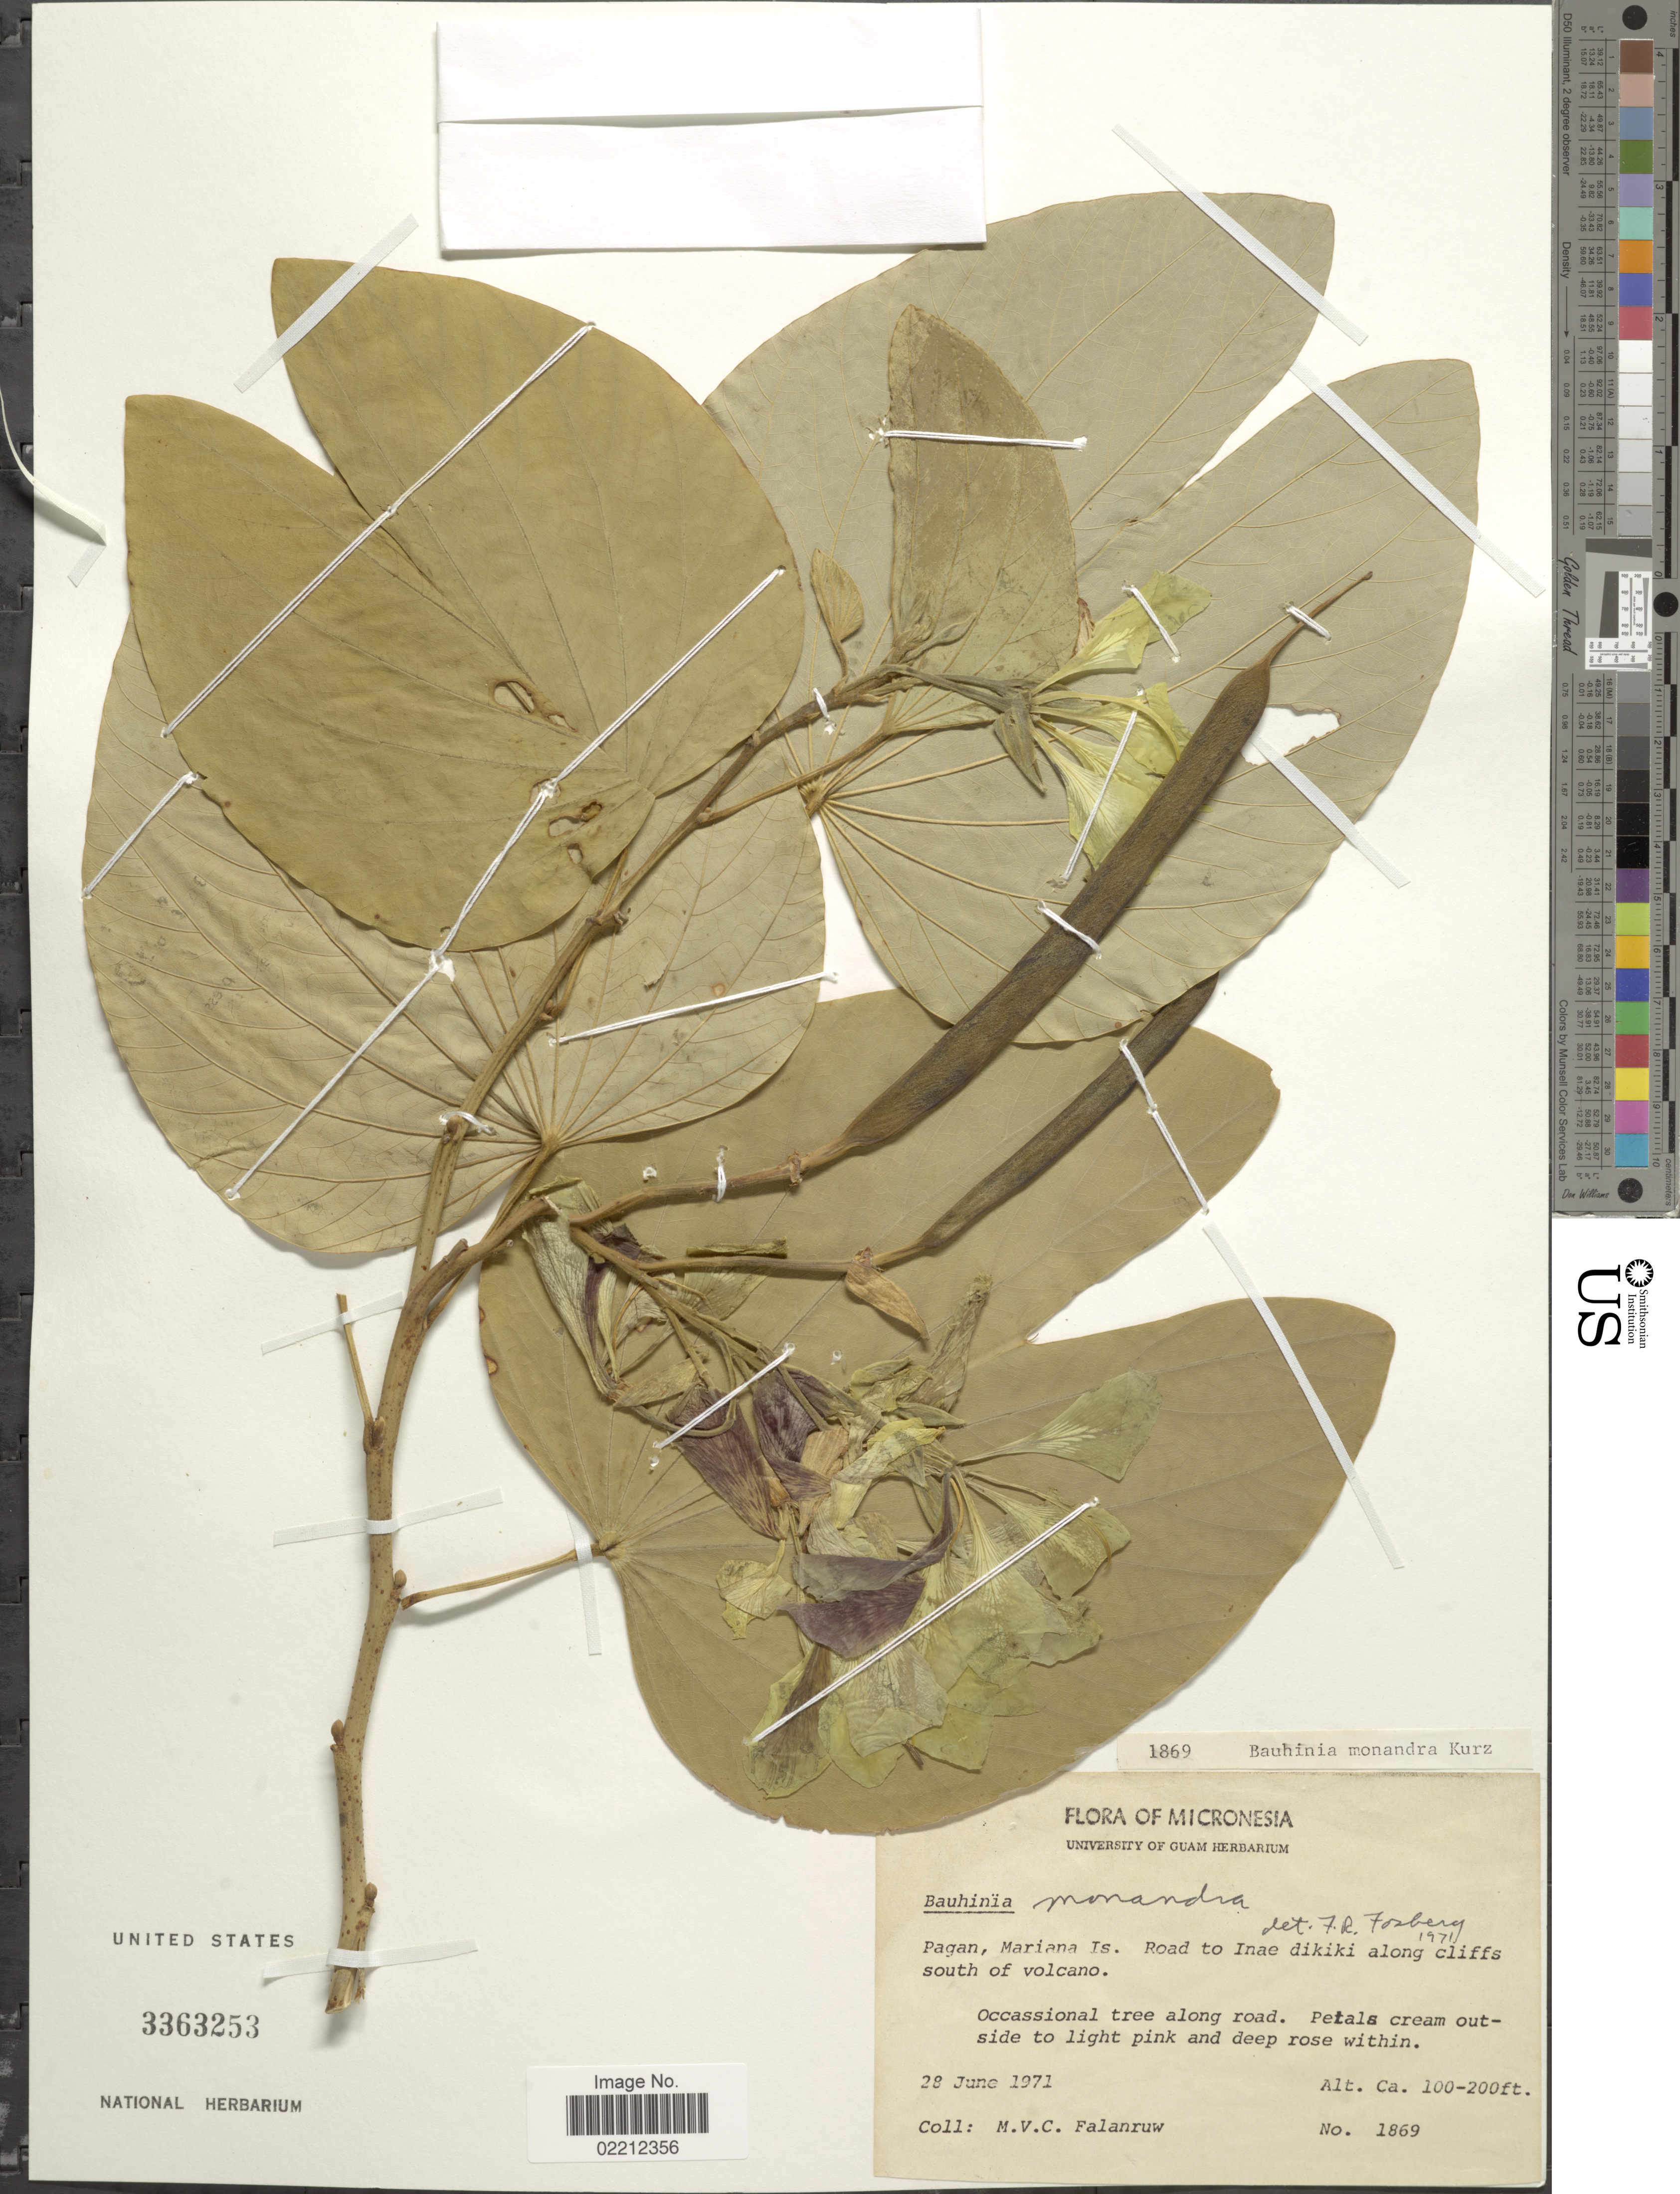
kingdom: Plantae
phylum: Tracheophyta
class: Magnoliopsida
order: Fabales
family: Fabaceae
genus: Bauhinia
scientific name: Bauhinia monandra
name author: Kurz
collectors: M. V. Falanruw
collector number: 1869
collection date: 1971-06-28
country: Northern Mariana Islands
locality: Micronesia. Mariana Is. Road to Inae dikiki among cliffs south of volcano.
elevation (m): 30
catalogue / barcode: US 3363253